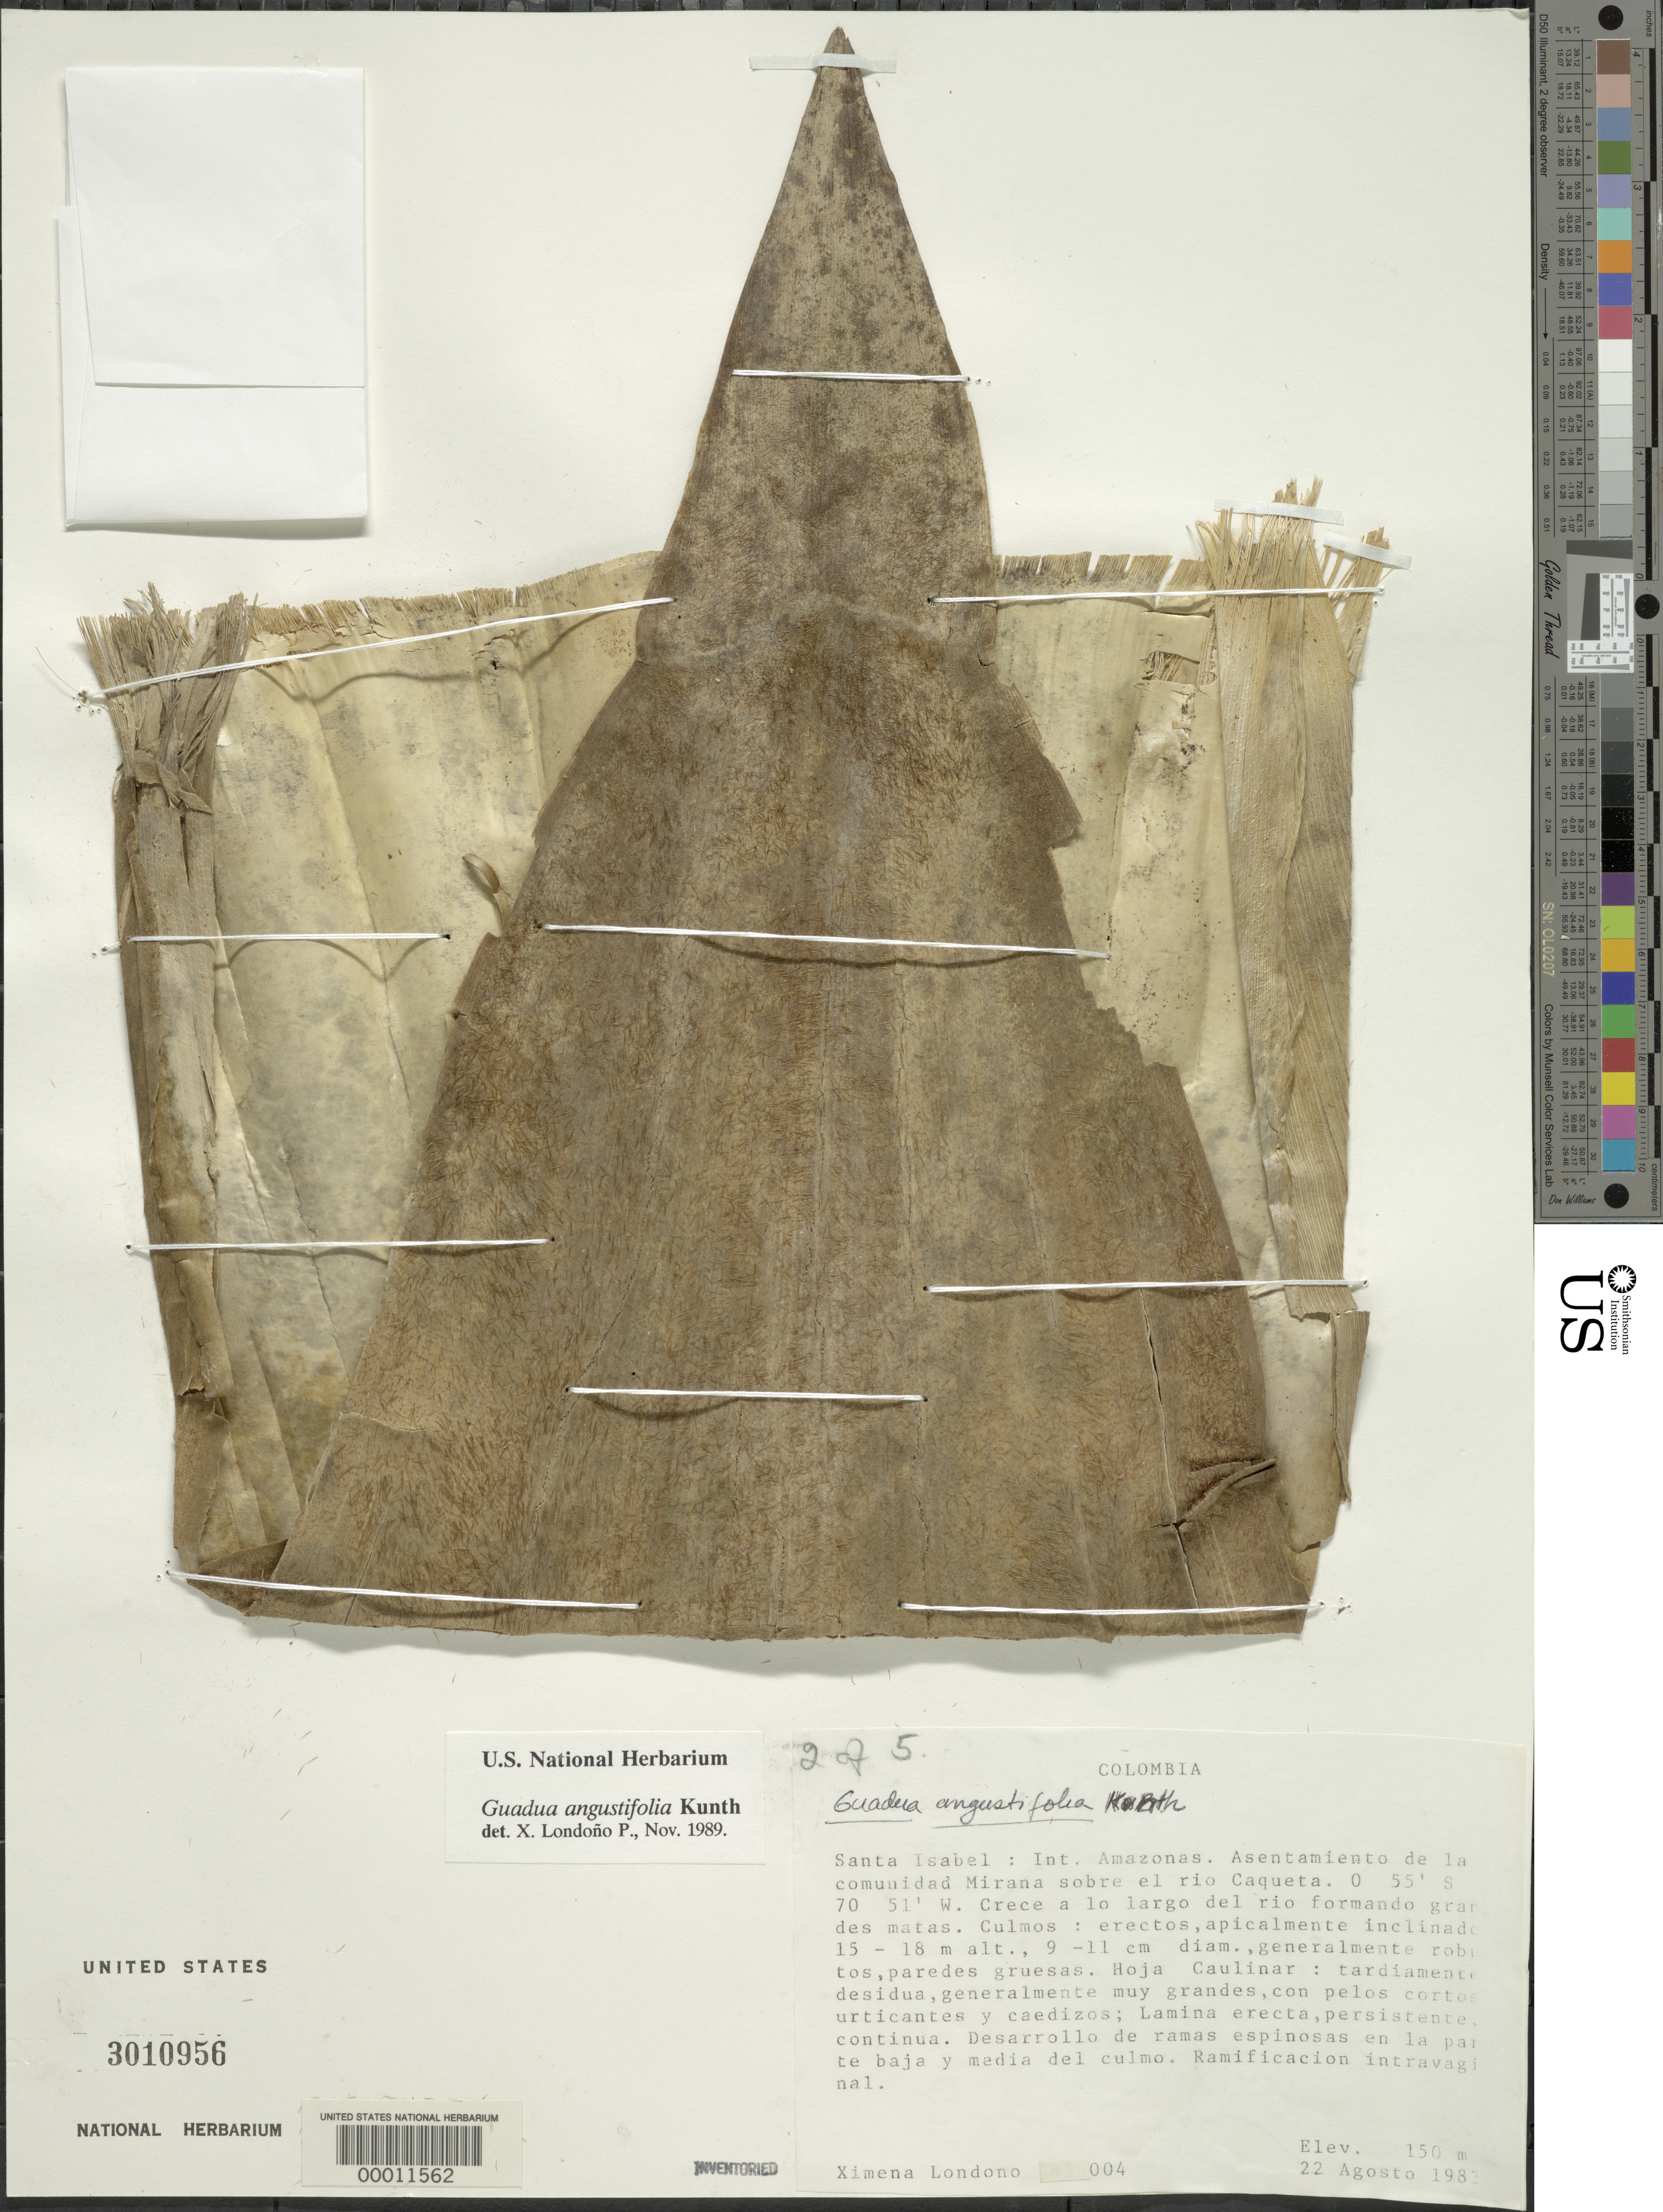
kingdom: Plantae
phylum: Tracheophyta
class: Liliopsida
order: Poales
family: Poaceae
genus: Guadua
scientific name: Guadua angustifolia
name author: Kunth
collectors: X. Londoño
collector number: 83-004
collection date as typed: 22 Aug 1983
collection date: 1983-08-22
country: Colombia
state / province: Amazônas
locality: Santa Isabel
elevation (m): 150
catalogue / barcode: US 3010956